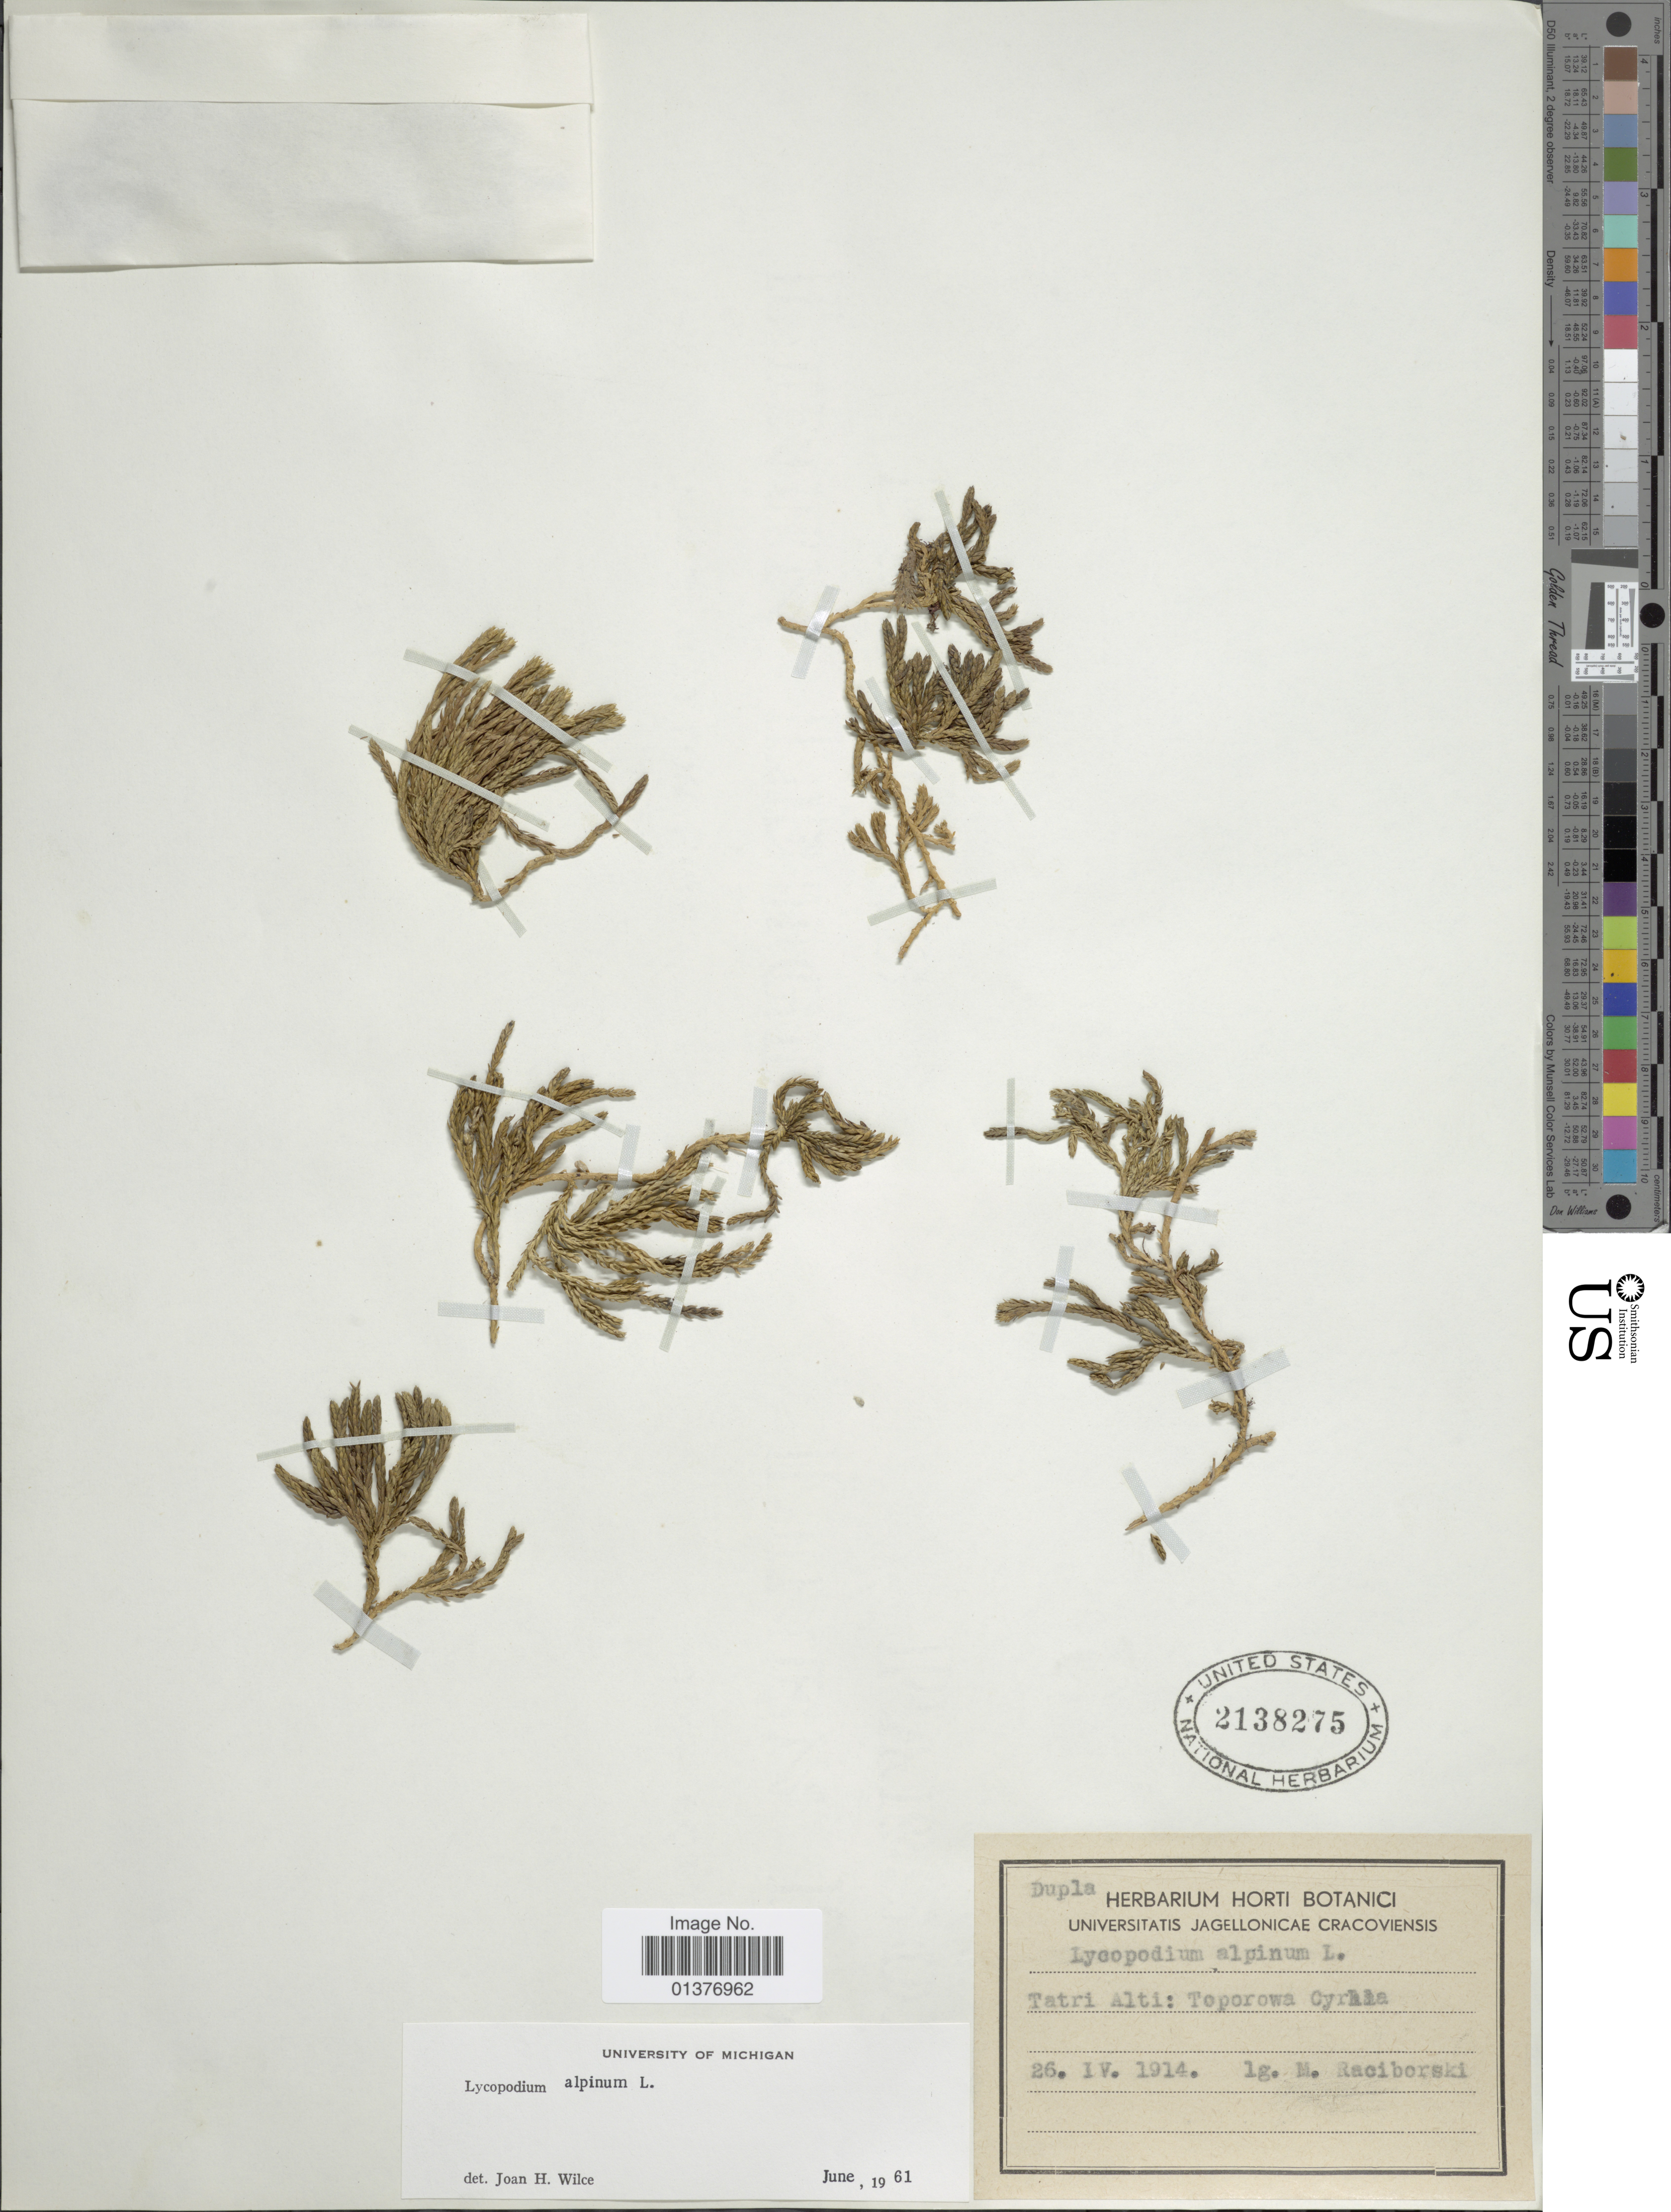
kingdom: Plantae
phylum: Tracheophyta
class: Lycopodiopsida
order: Lycopodiales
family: Lycopodiaceae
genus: Diphasiastrum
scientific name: Diphasiastrum alpinum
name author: (L.) Holub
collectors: M. Raciborski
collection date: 1914-04-26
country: Poland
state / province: Malopolskie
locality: Tatri Alti: Toporowa Cyrhla [interpreted]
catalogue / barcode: US 2138275